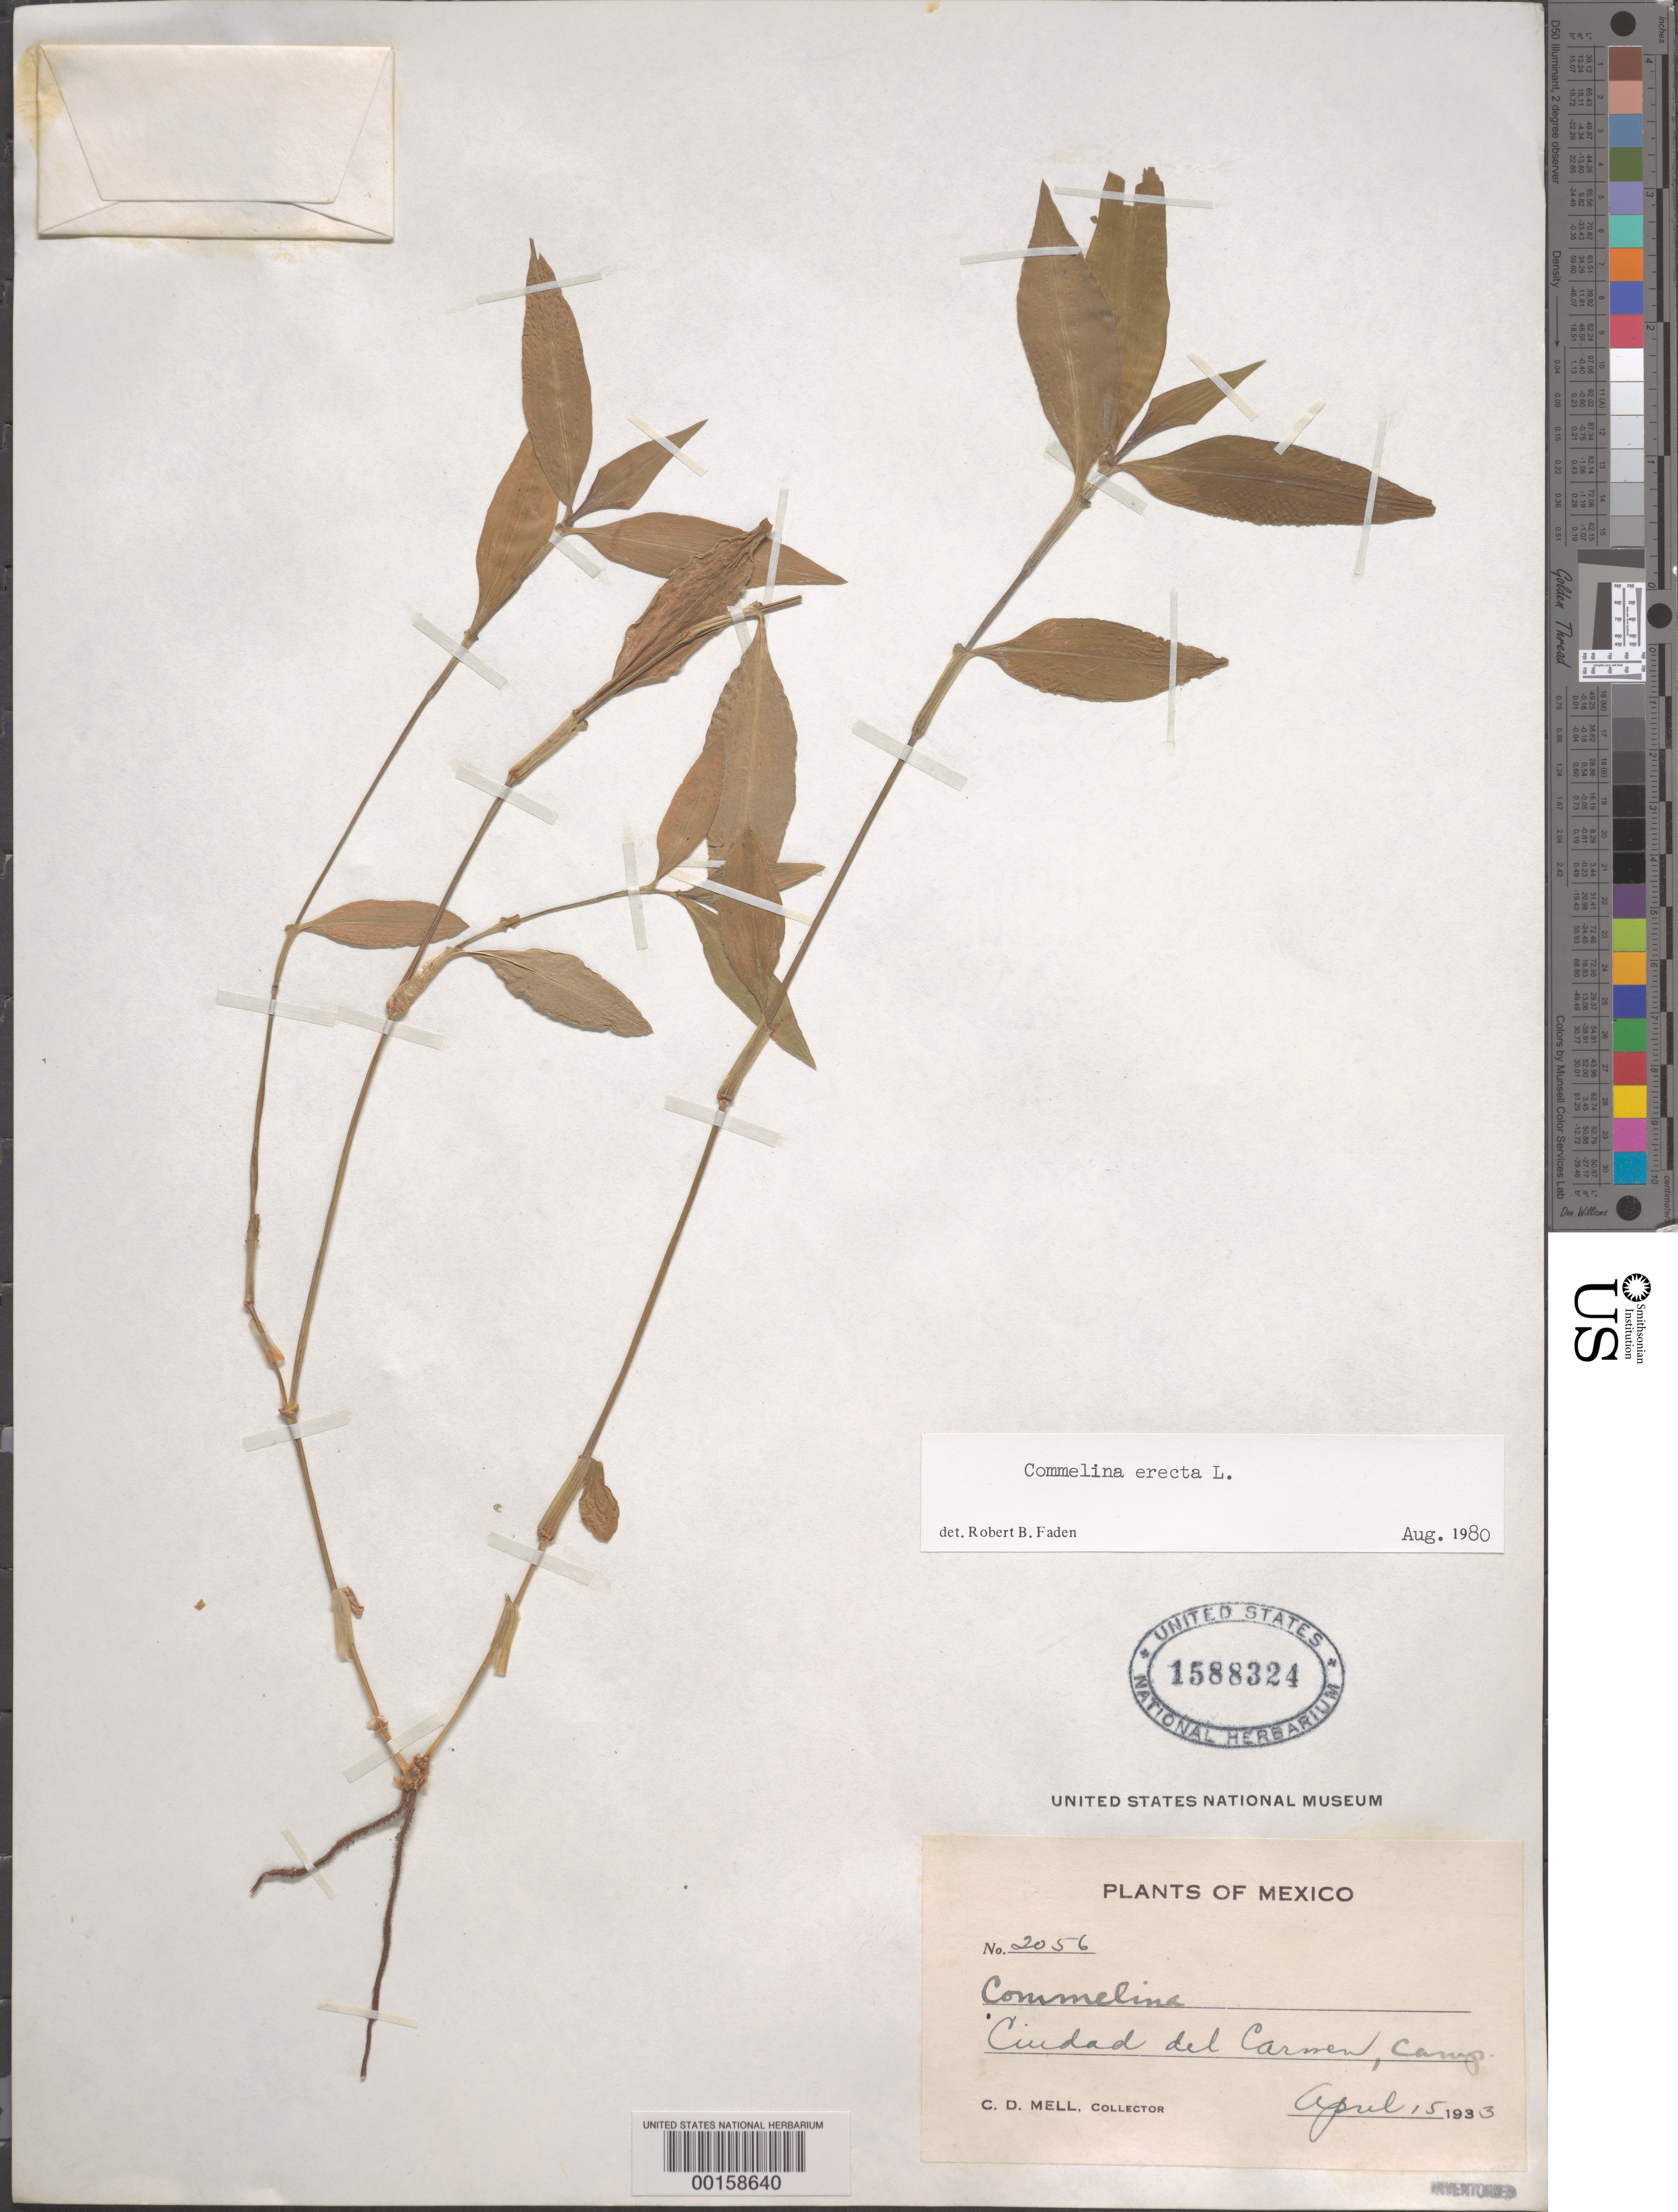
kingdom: Plantae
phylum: Tracheophyta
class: Liliopsida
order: Commelinales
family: Commelinaceae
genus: Commelina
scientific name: Commelina erecta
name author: L.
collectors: C. D. Mell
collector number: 2056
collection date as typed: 15 Apr 1933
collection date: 1933-04-15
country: Mexico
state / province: Campeche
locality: Ciudad del Carmen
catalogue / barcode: US 1588324